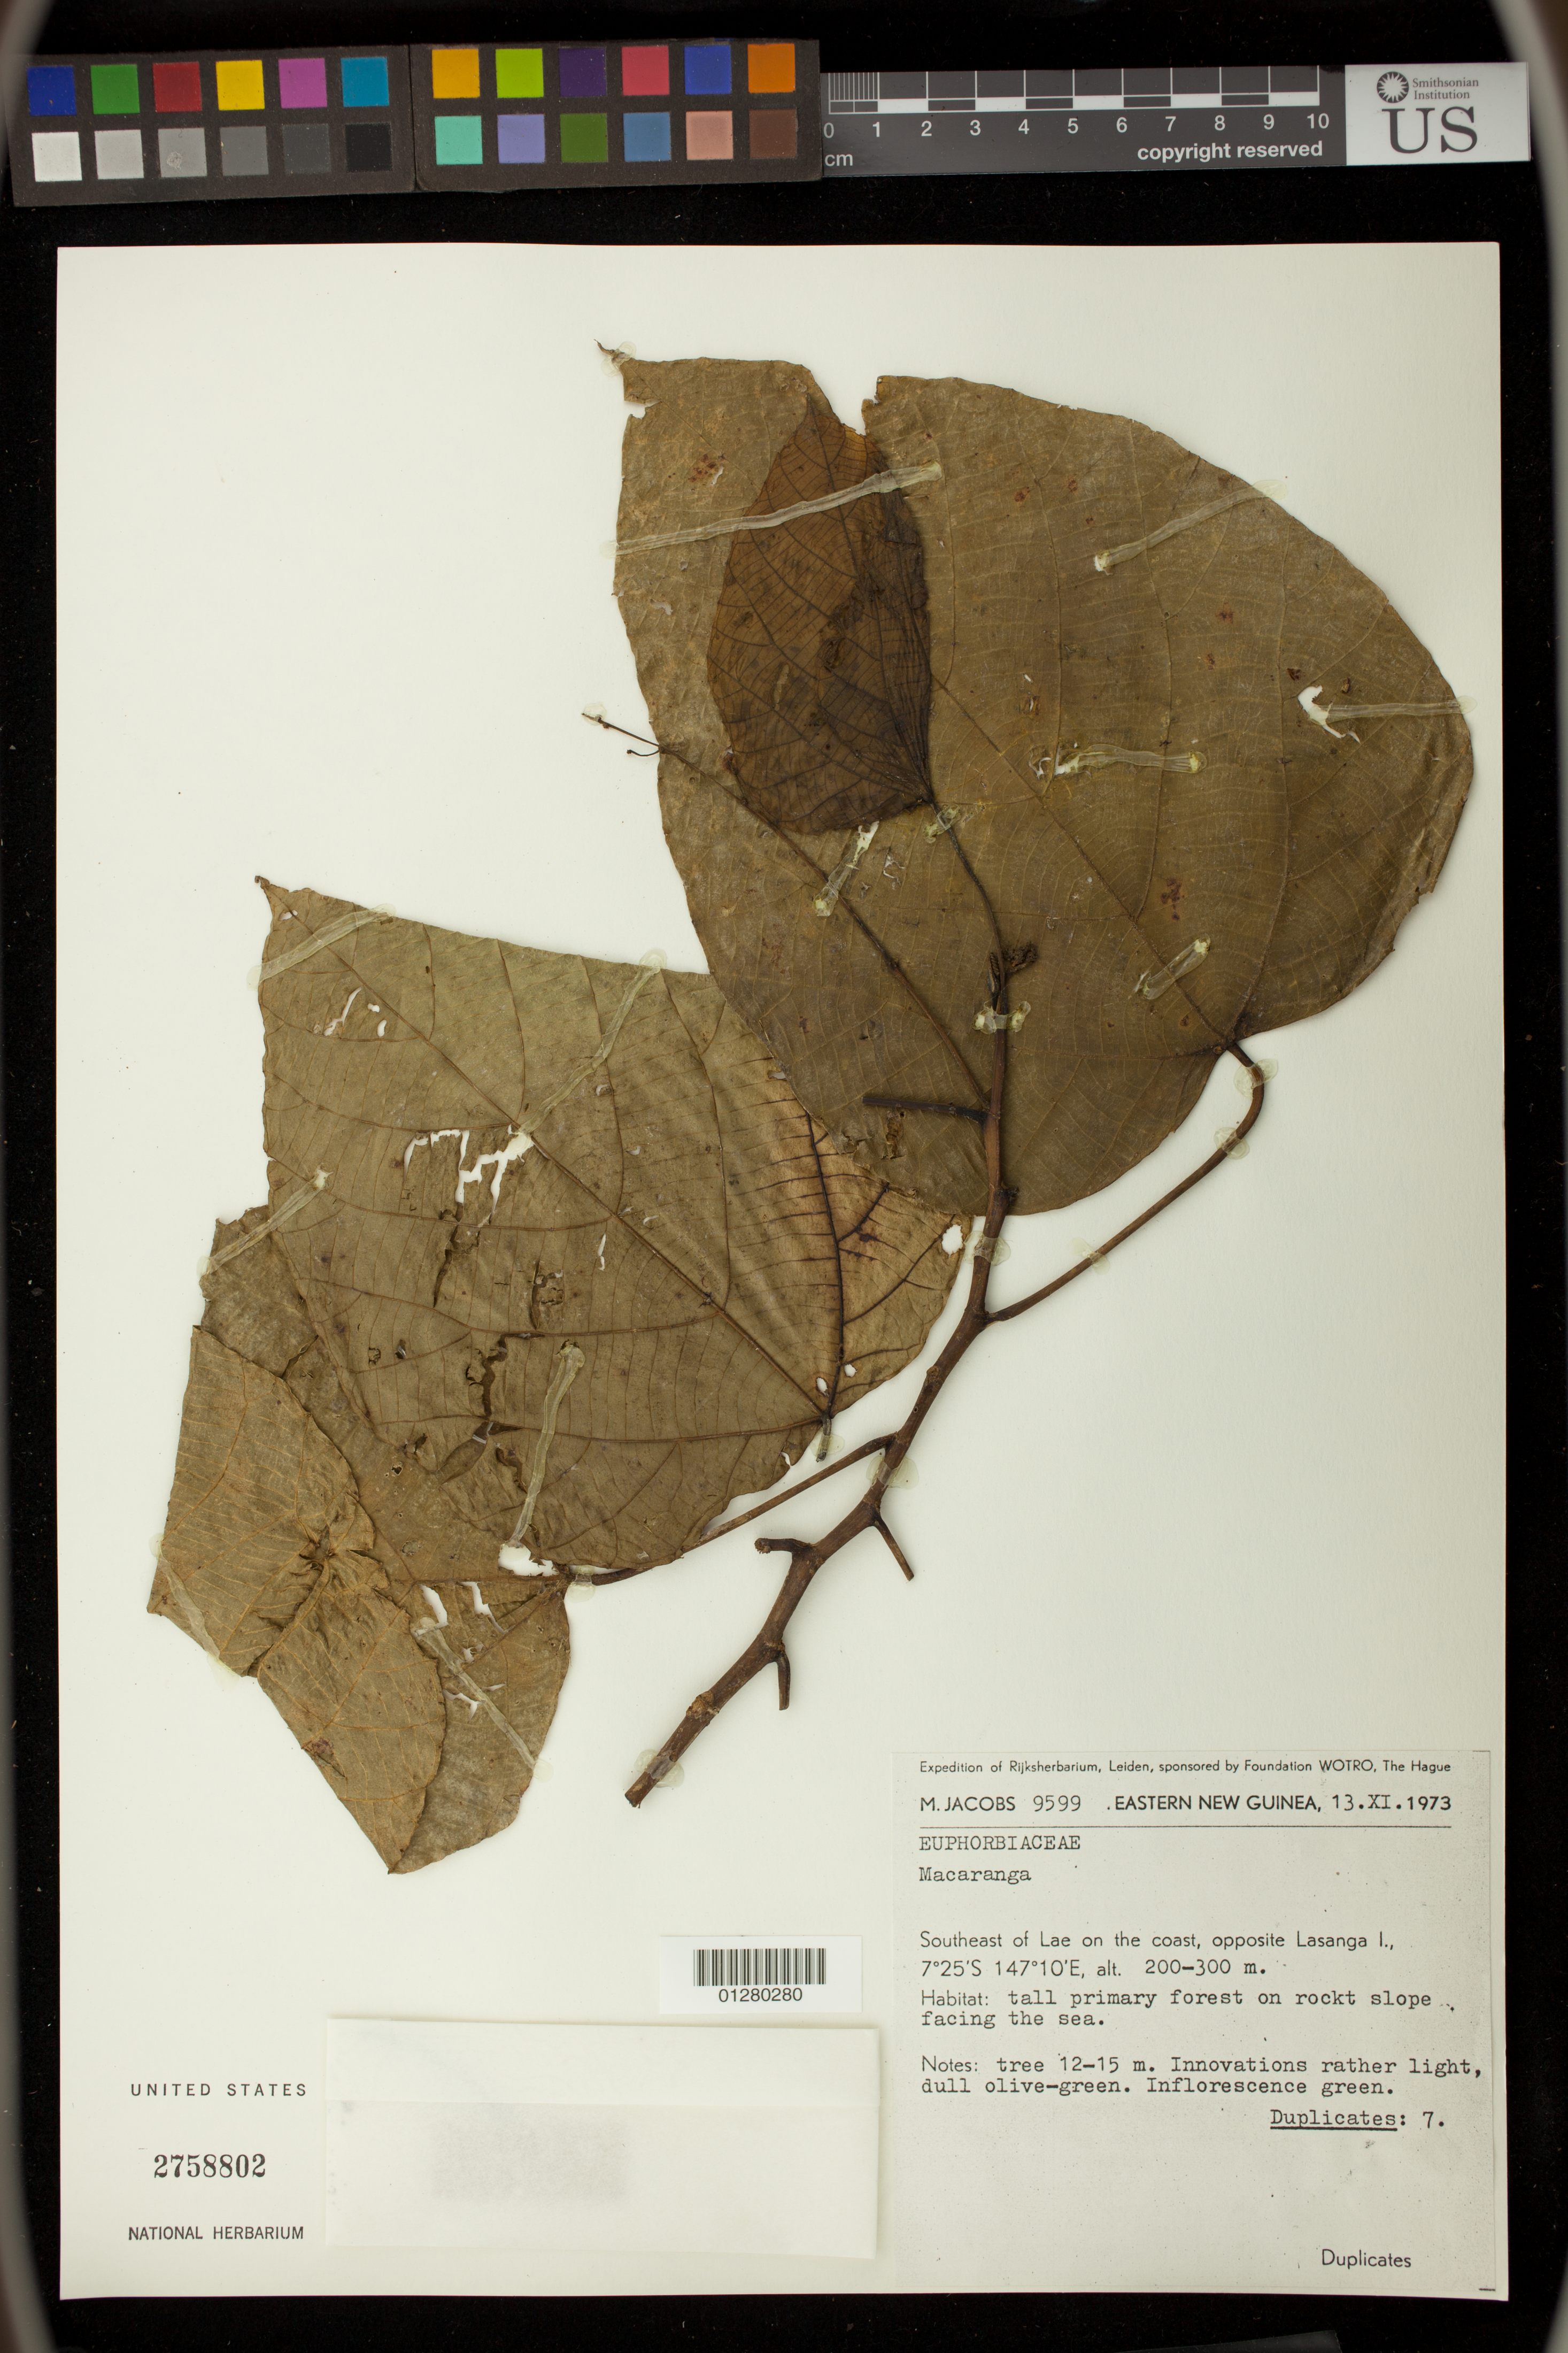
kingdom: Plantae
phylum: Tracheophyta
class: Magnoliopsida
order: Malpighiales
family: Euphorbiaceae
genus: Macaranga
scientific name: Macaranga sp.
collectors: M. Jacobs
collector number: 9599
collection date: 1973-11-13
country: Papua New Guinea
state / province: Morobe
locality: Eastern New Guinea,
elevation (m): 200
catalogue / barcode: US 2758802